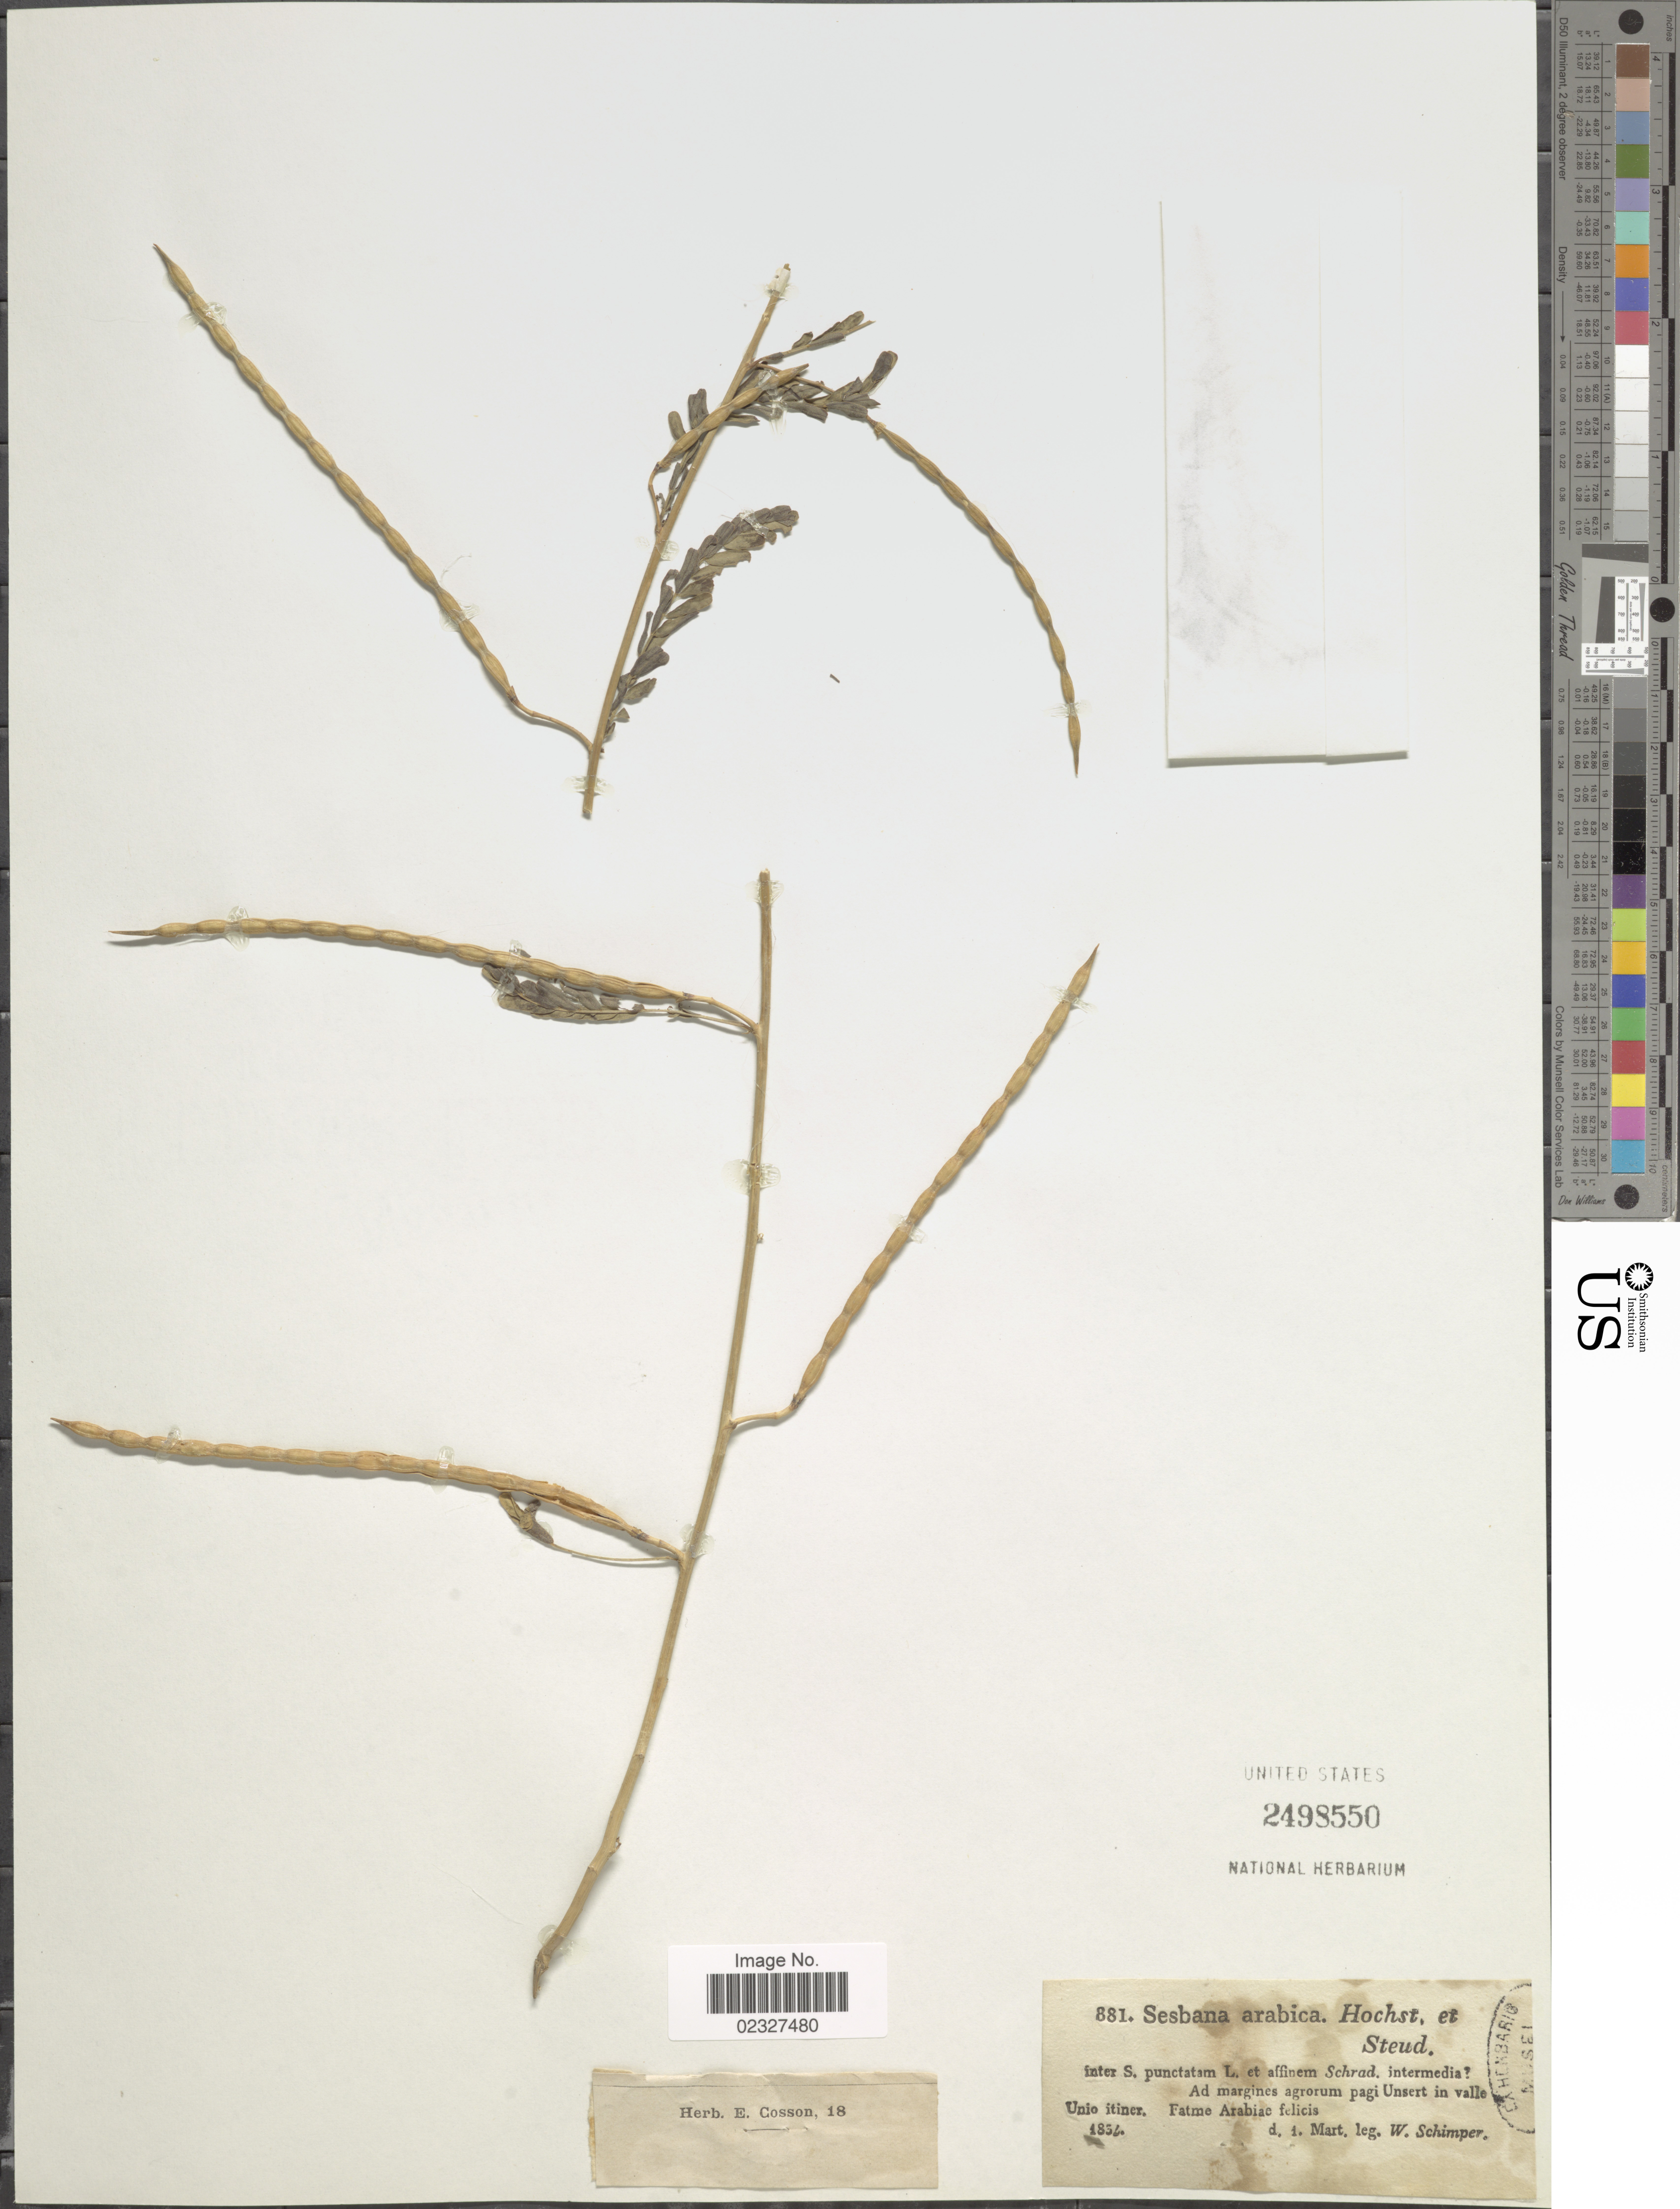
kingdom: Plantae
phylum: Tracheophyta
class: Magnoliopsida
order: Fabales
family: Fabaceae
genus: Sesbania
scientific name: Sesbania arabica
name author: Steud.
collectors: W. Schimper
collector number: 881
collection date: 1854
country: Saudi Arabia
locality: ad margines agrorum pagi Unsert in valle Unio itiner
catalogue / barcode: US 2498550